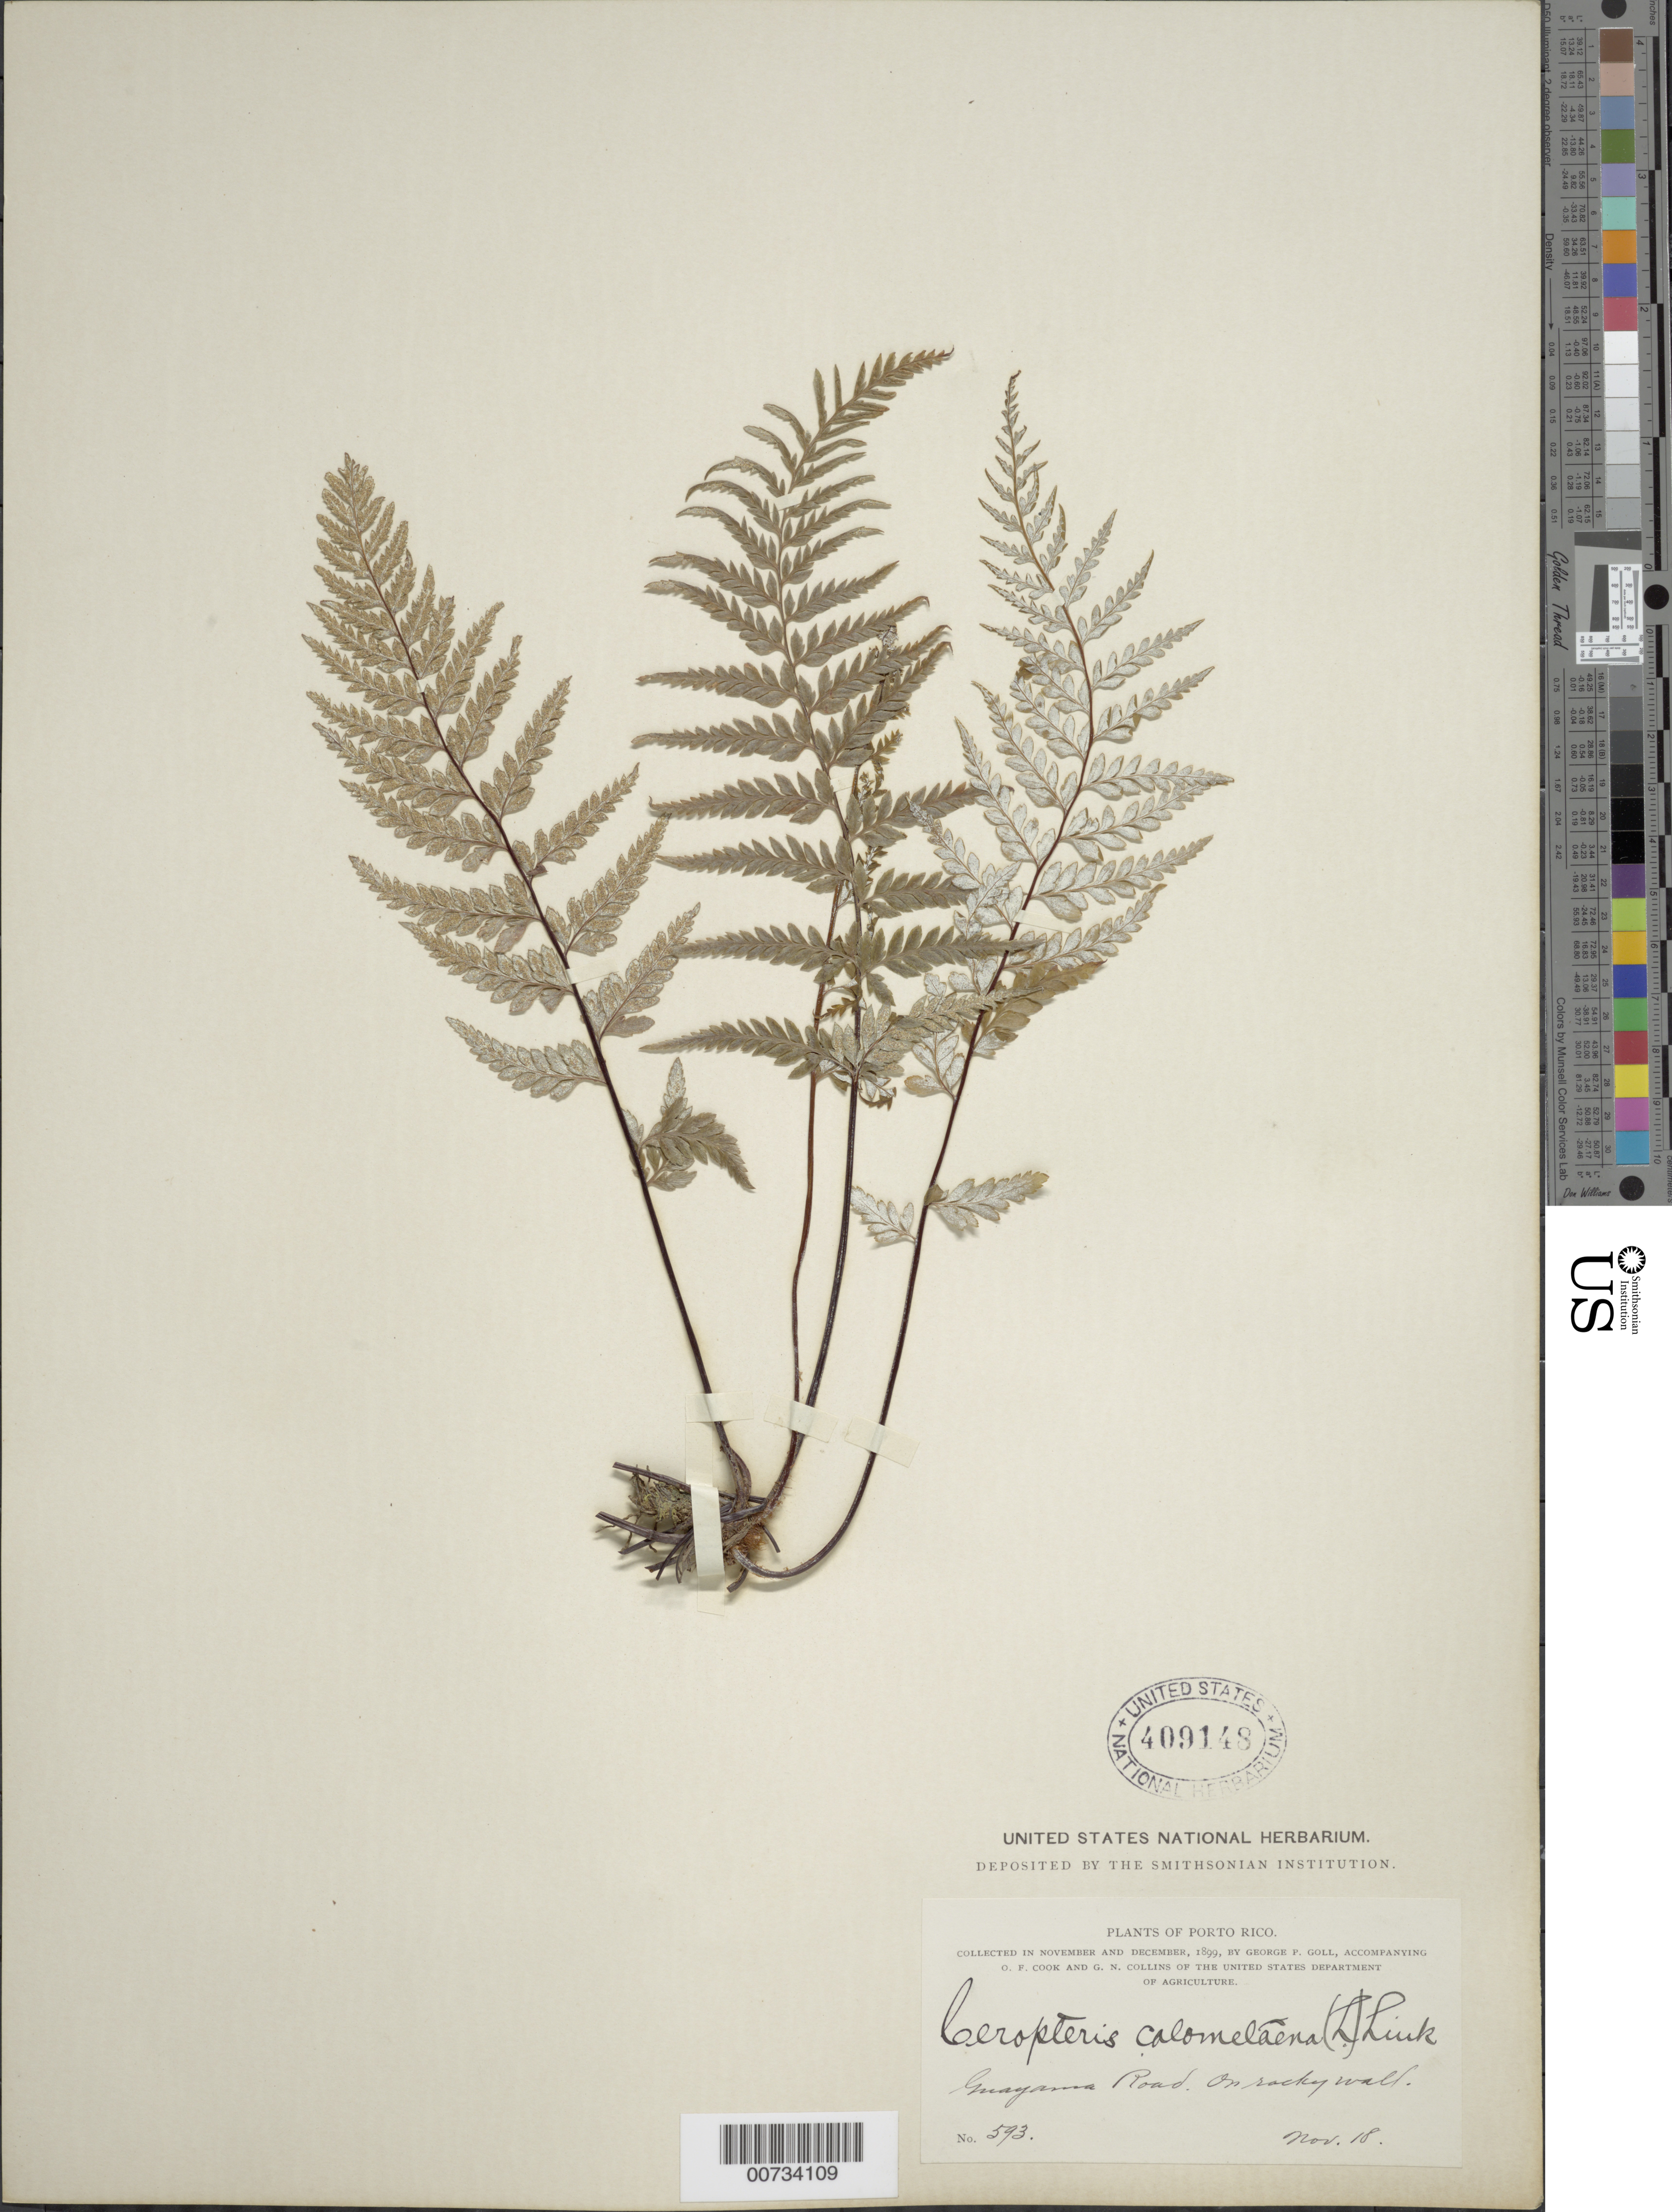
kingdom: Plantae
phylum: Tracheophyta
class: Polypodiopsida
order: Polypodiales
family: Pteridaceae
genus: Pityrogramma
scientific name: Pityrogramma calomelanos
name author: (L.) Link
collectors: G. Goll, O. F. Cook & G. N. Collins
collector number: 593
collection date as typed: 18 Nov 1899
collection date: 1899-11-18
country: Puerto Rico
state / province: Guayama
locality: Guayama Road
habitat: On rocky wall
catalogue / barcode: US 409148